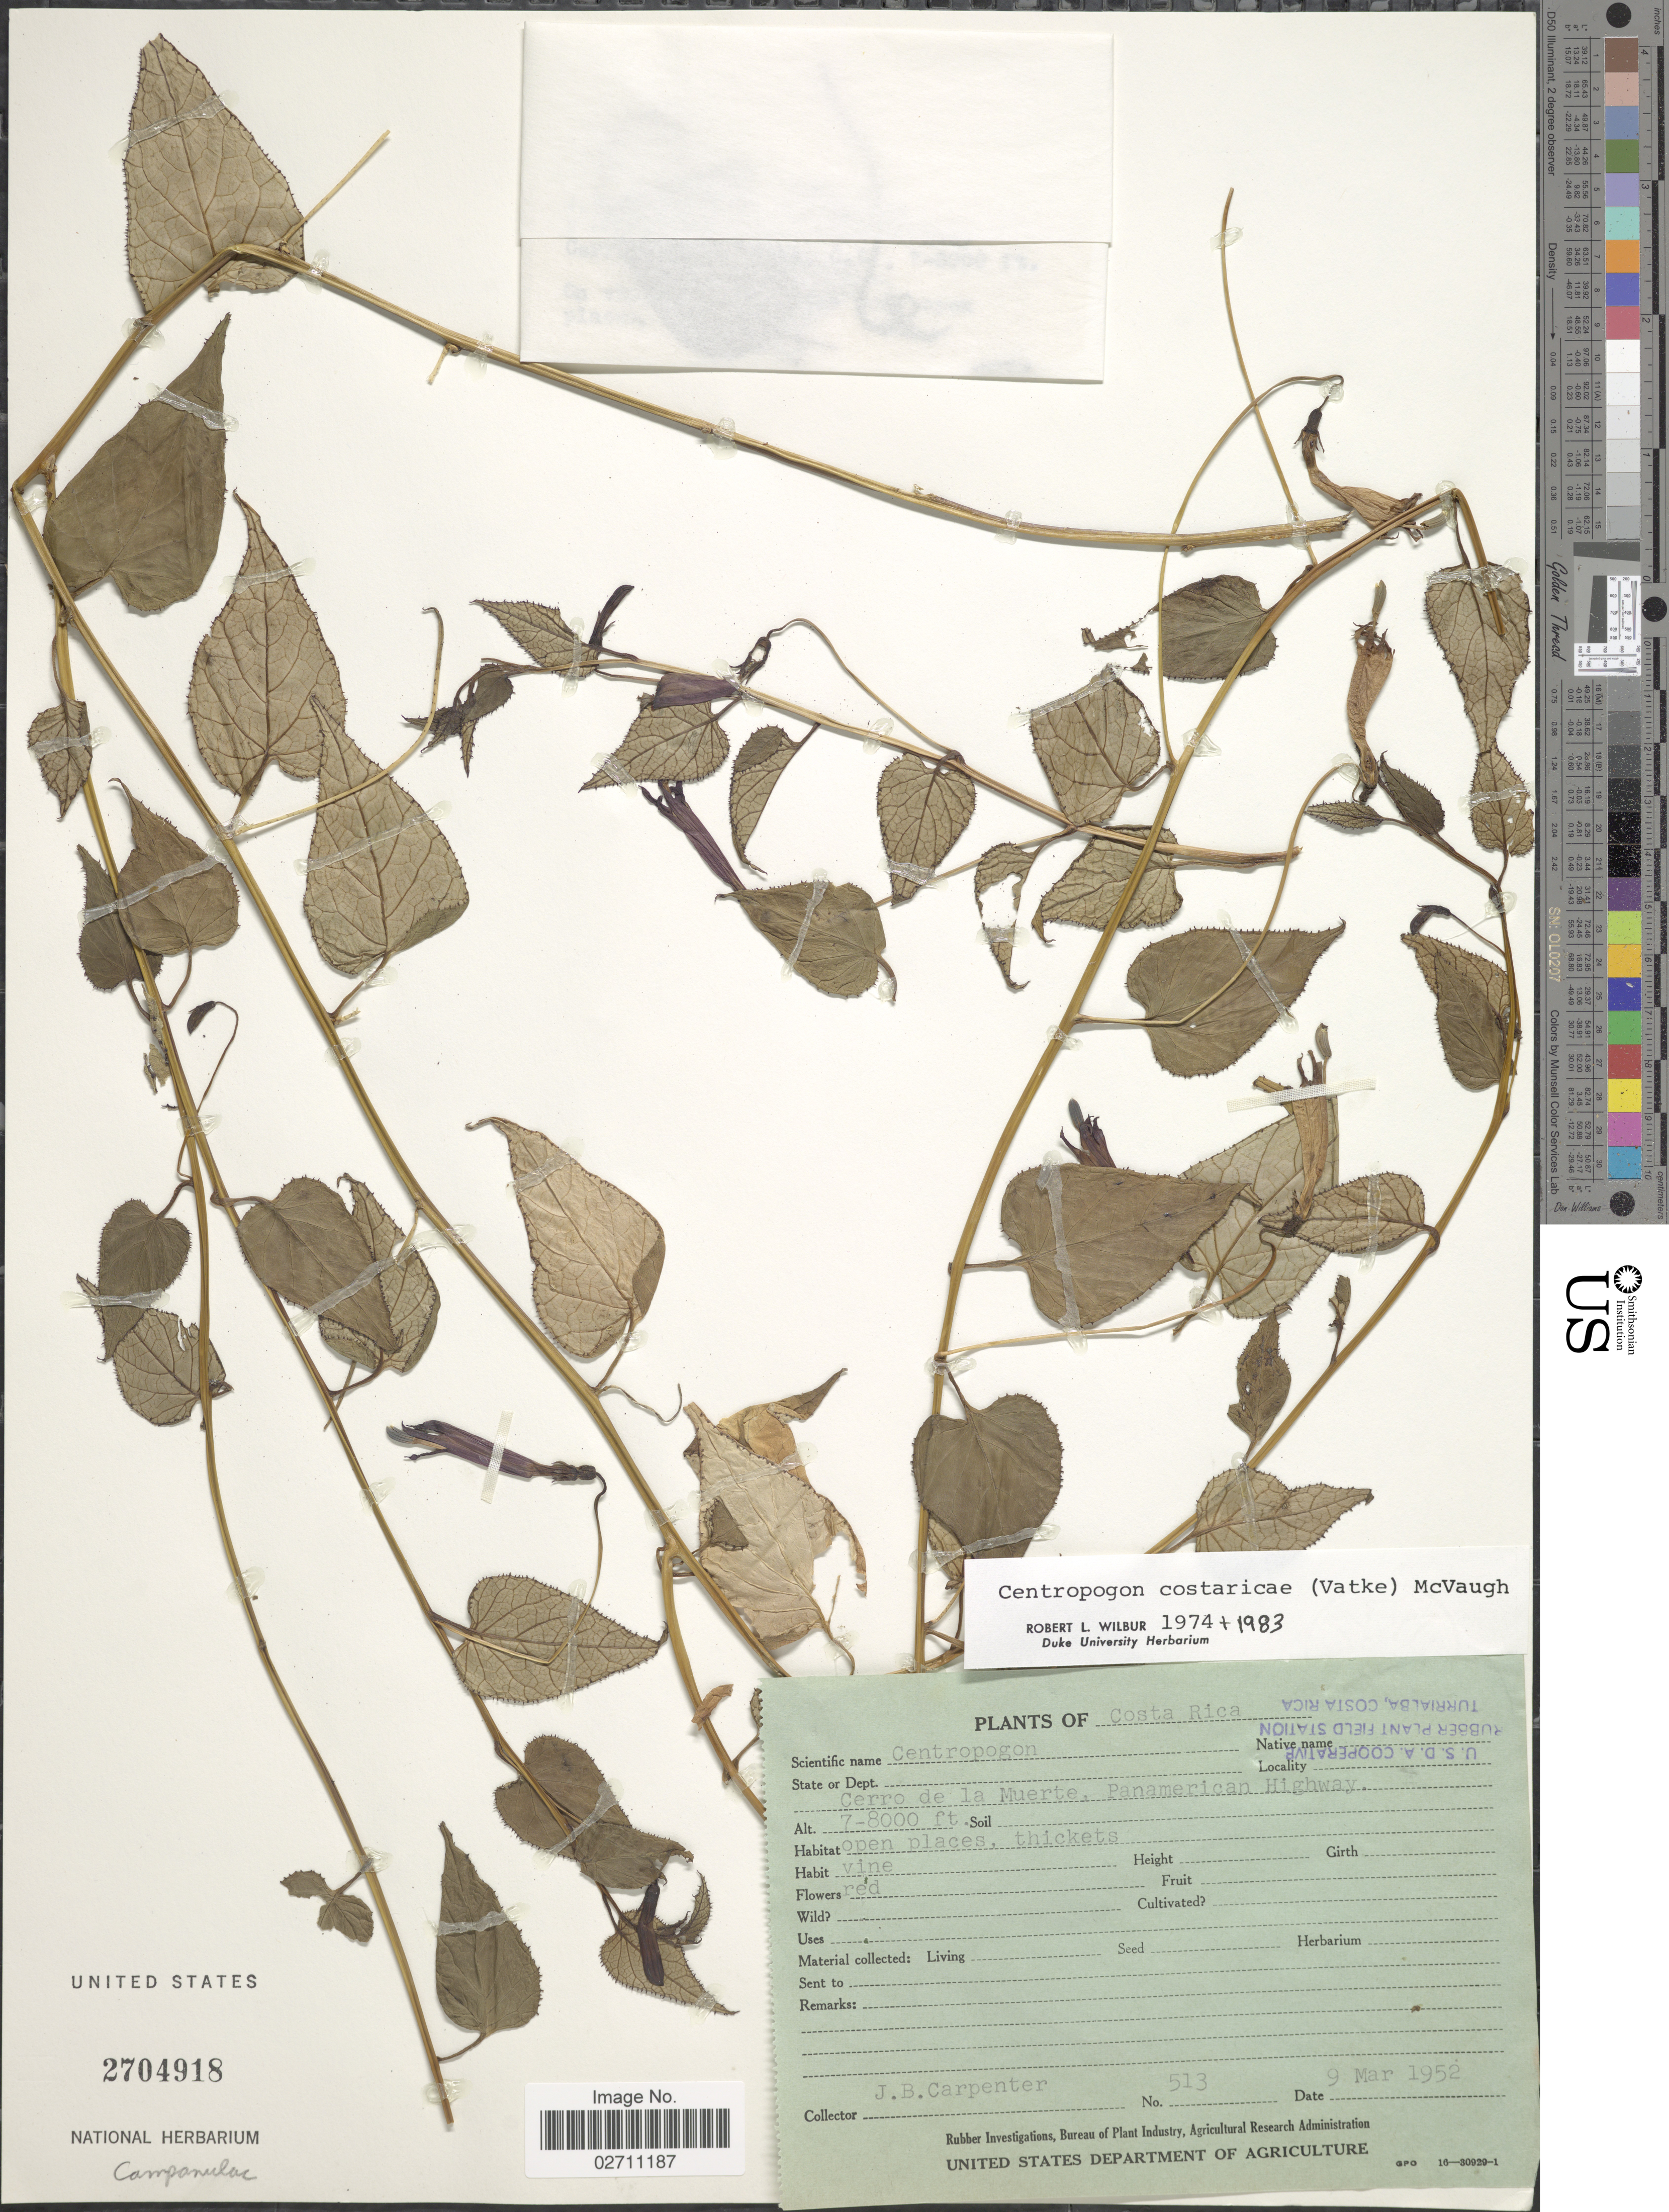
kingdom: Plantae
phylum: Tracheophyta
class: Magnoliopsida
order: Asterales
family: Campanulaceae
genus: Centropogon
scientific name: Centropogon costaricae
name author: (Vatke) McVaugh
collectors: J. Carpenter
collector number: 513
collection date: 1952-03-09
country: Costa Rica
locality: Cerro de la Muerte, Panamerican Highway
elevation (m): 2134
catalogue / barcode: US 2704918